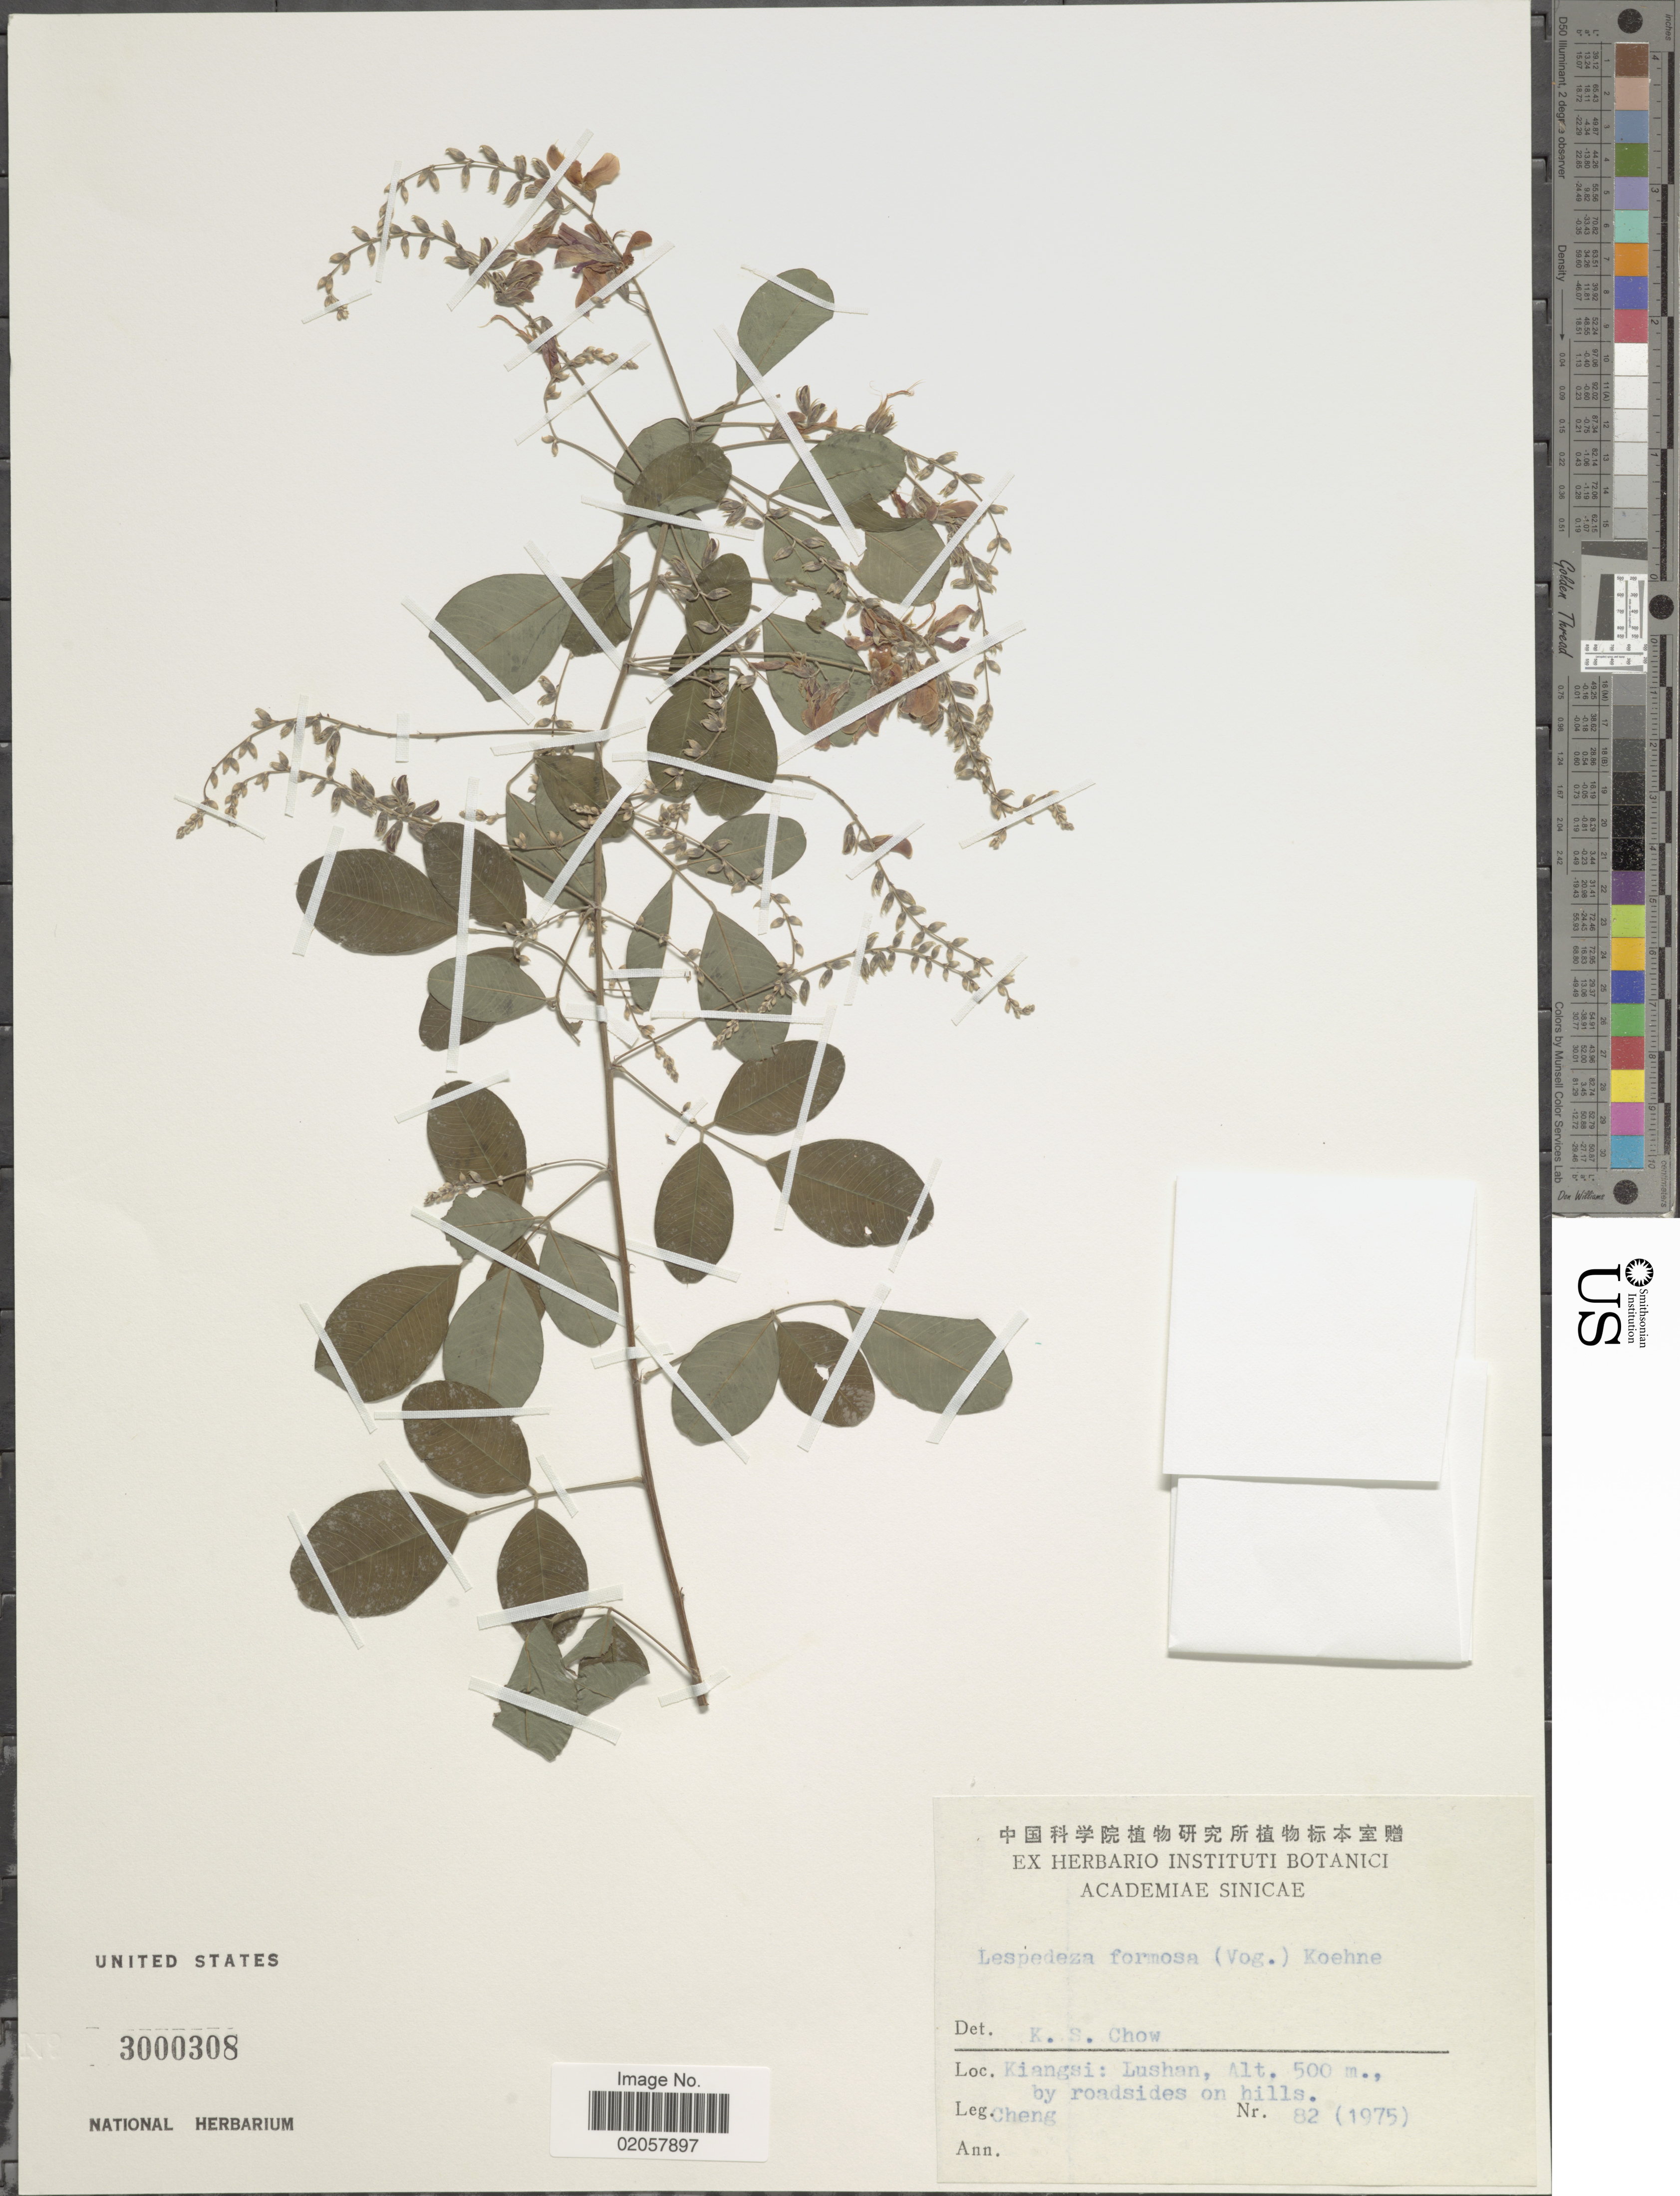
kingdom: Plantae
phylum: Tracheophyta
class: Magnoliopsida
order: Fabales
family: Fabaceae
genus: Lespedeza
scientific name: Lespedeza formosa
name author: (Vogel) Koehne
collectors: -. Cheng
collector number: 82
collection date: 1975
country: China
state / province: Jiangxi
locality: Lushan, by roadsides on hills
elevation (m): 500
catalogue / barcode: US 300308